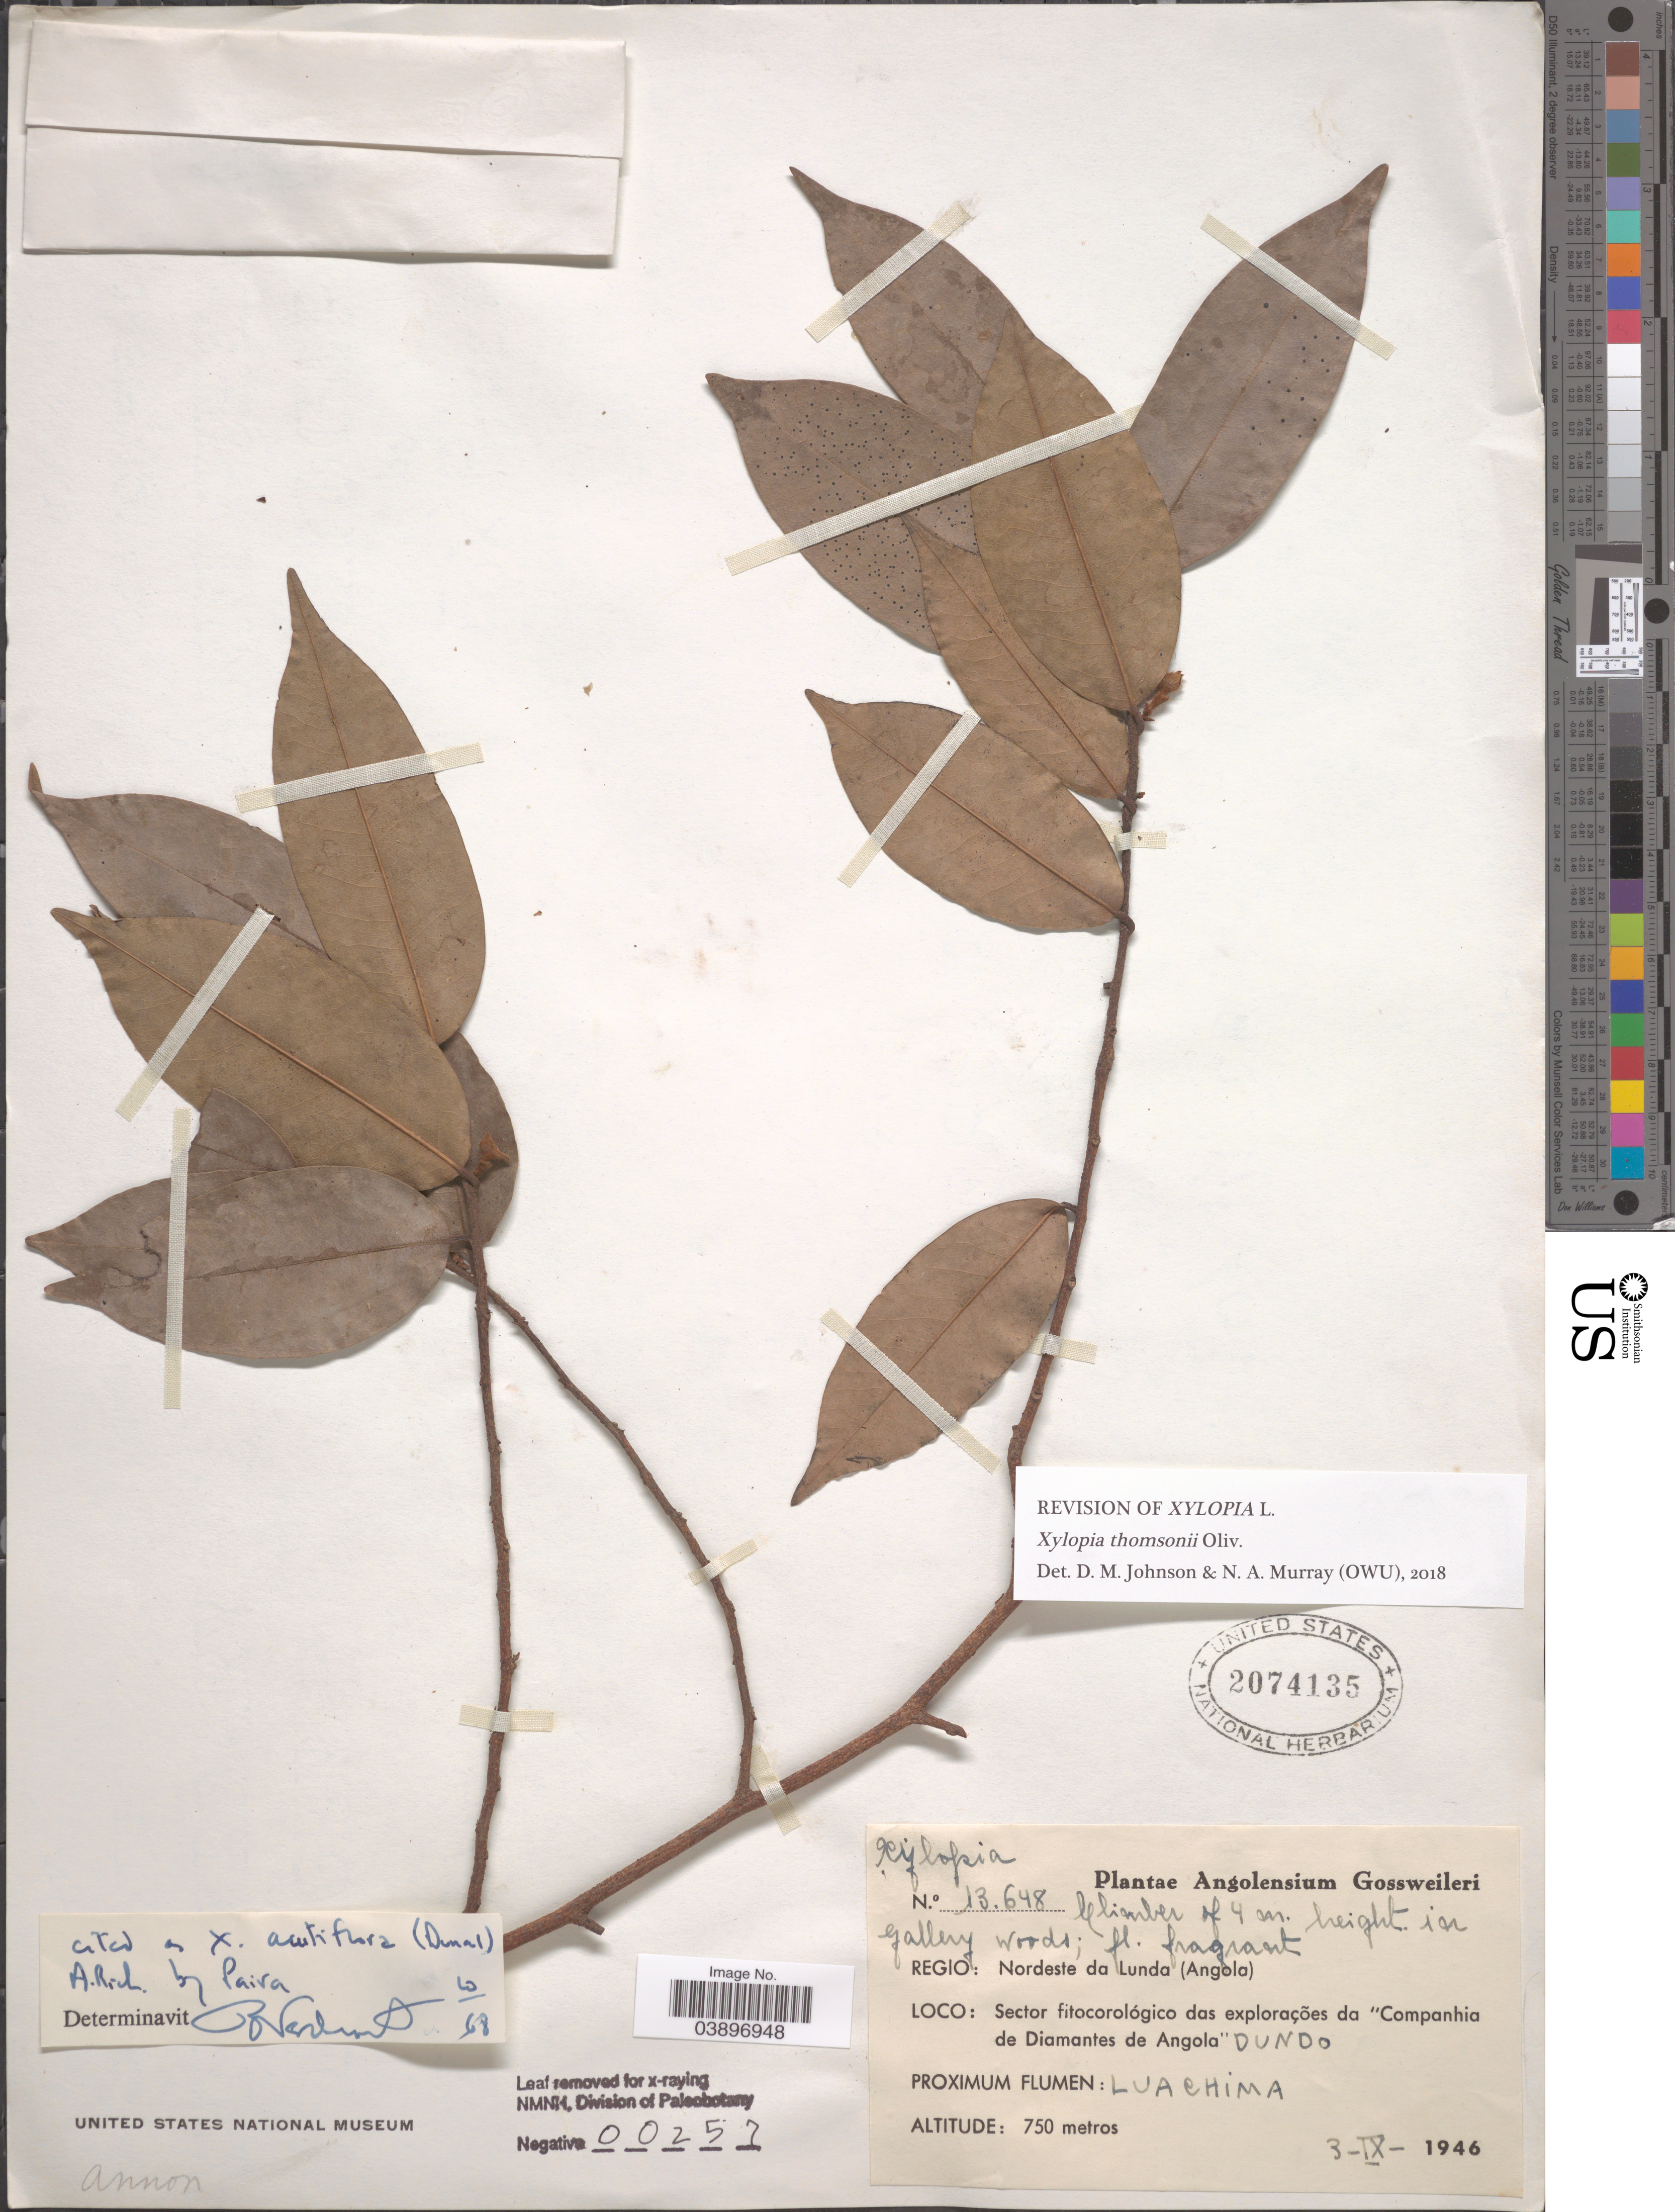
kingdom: Plantae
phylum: Tracheophyta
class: Magnoliopsida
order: Magnoliales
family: Annonaceae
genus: Xylopia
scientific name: Xylopia thomsonii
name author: Oliv.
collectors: -. Gossweiler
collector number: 13648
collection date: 1946-09-03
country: Angola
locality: Regio: Nordeste da Lunda. Sector fitocorológico das explorações da "Companhia de Diamantes de Angola" Dundo. Luachima.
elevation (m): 750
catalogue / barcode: US 2074135